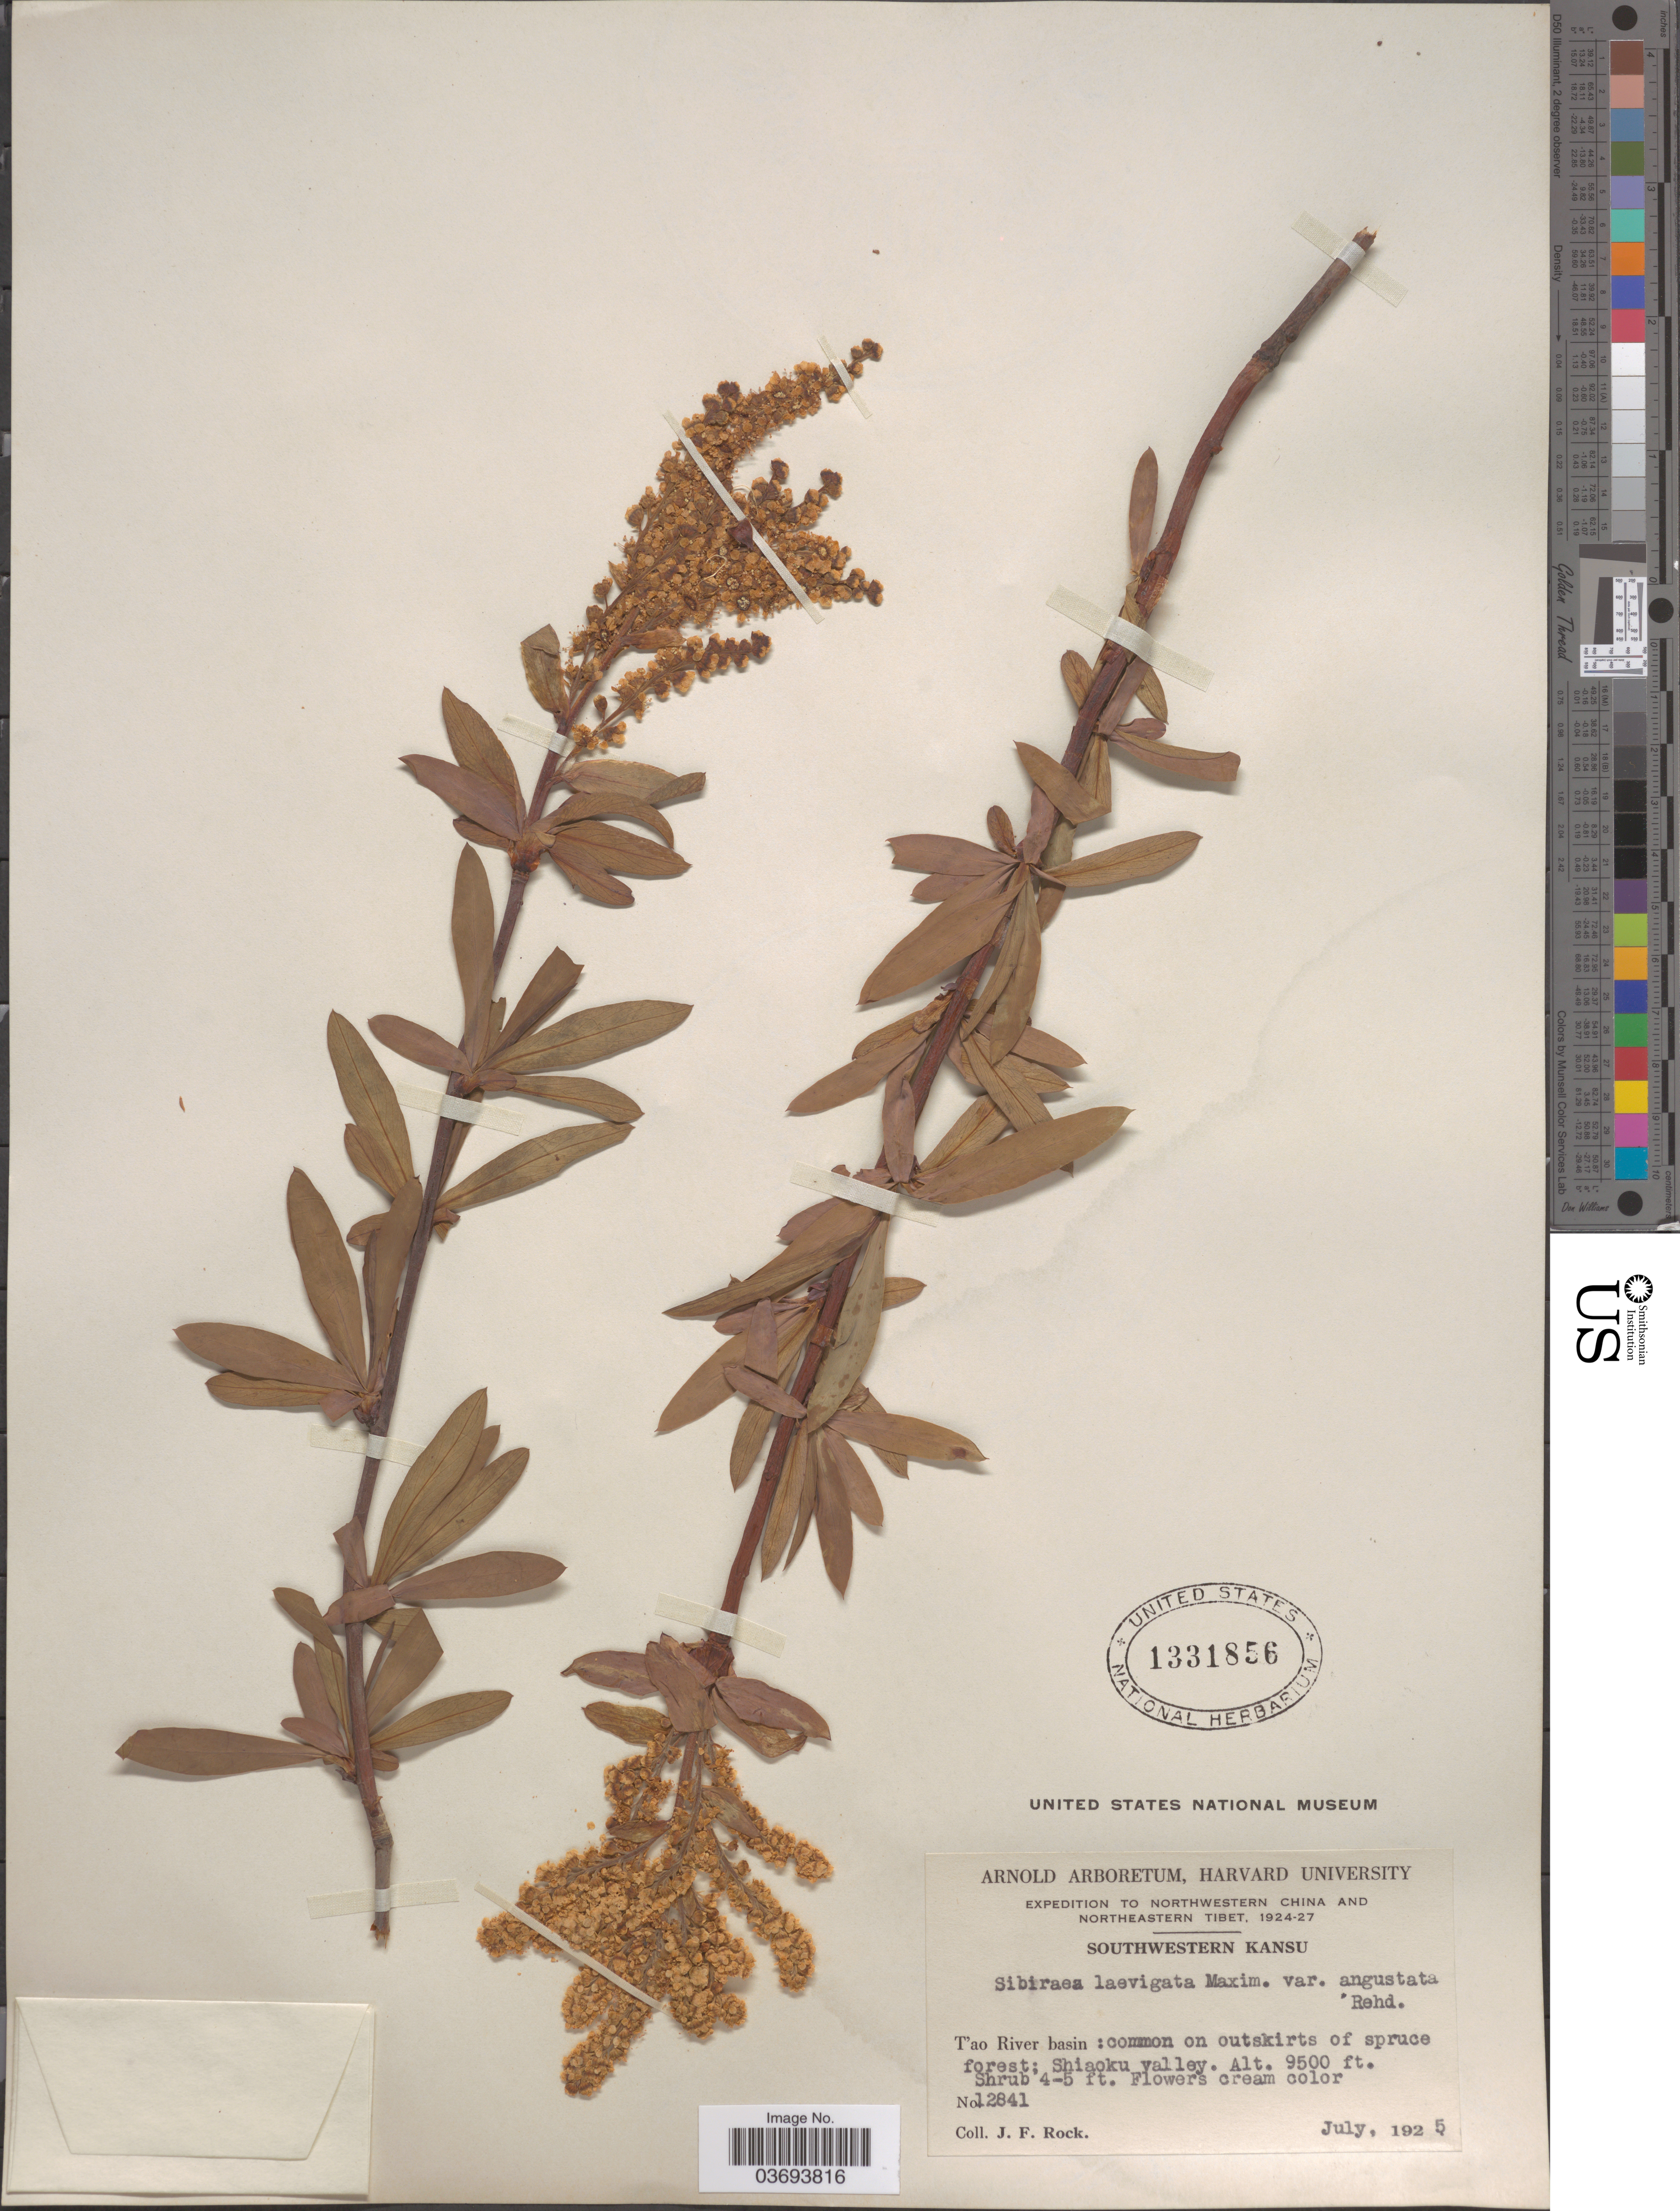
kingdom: Plantae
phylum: Tracheophyta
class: Magnoliopsida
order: Rosales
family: Rosaceae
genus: Sibiraea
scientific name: Sibiraea laevigata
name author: (L.) Maxim.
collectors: J. Rock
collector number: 12841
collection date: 1925-07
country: China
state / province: Gansu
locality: Southwestern Kansu. T'ao River basin: common on outskirts of spruce forest; Shiaoku Valley.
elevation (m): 2896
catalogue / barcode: US 1331856